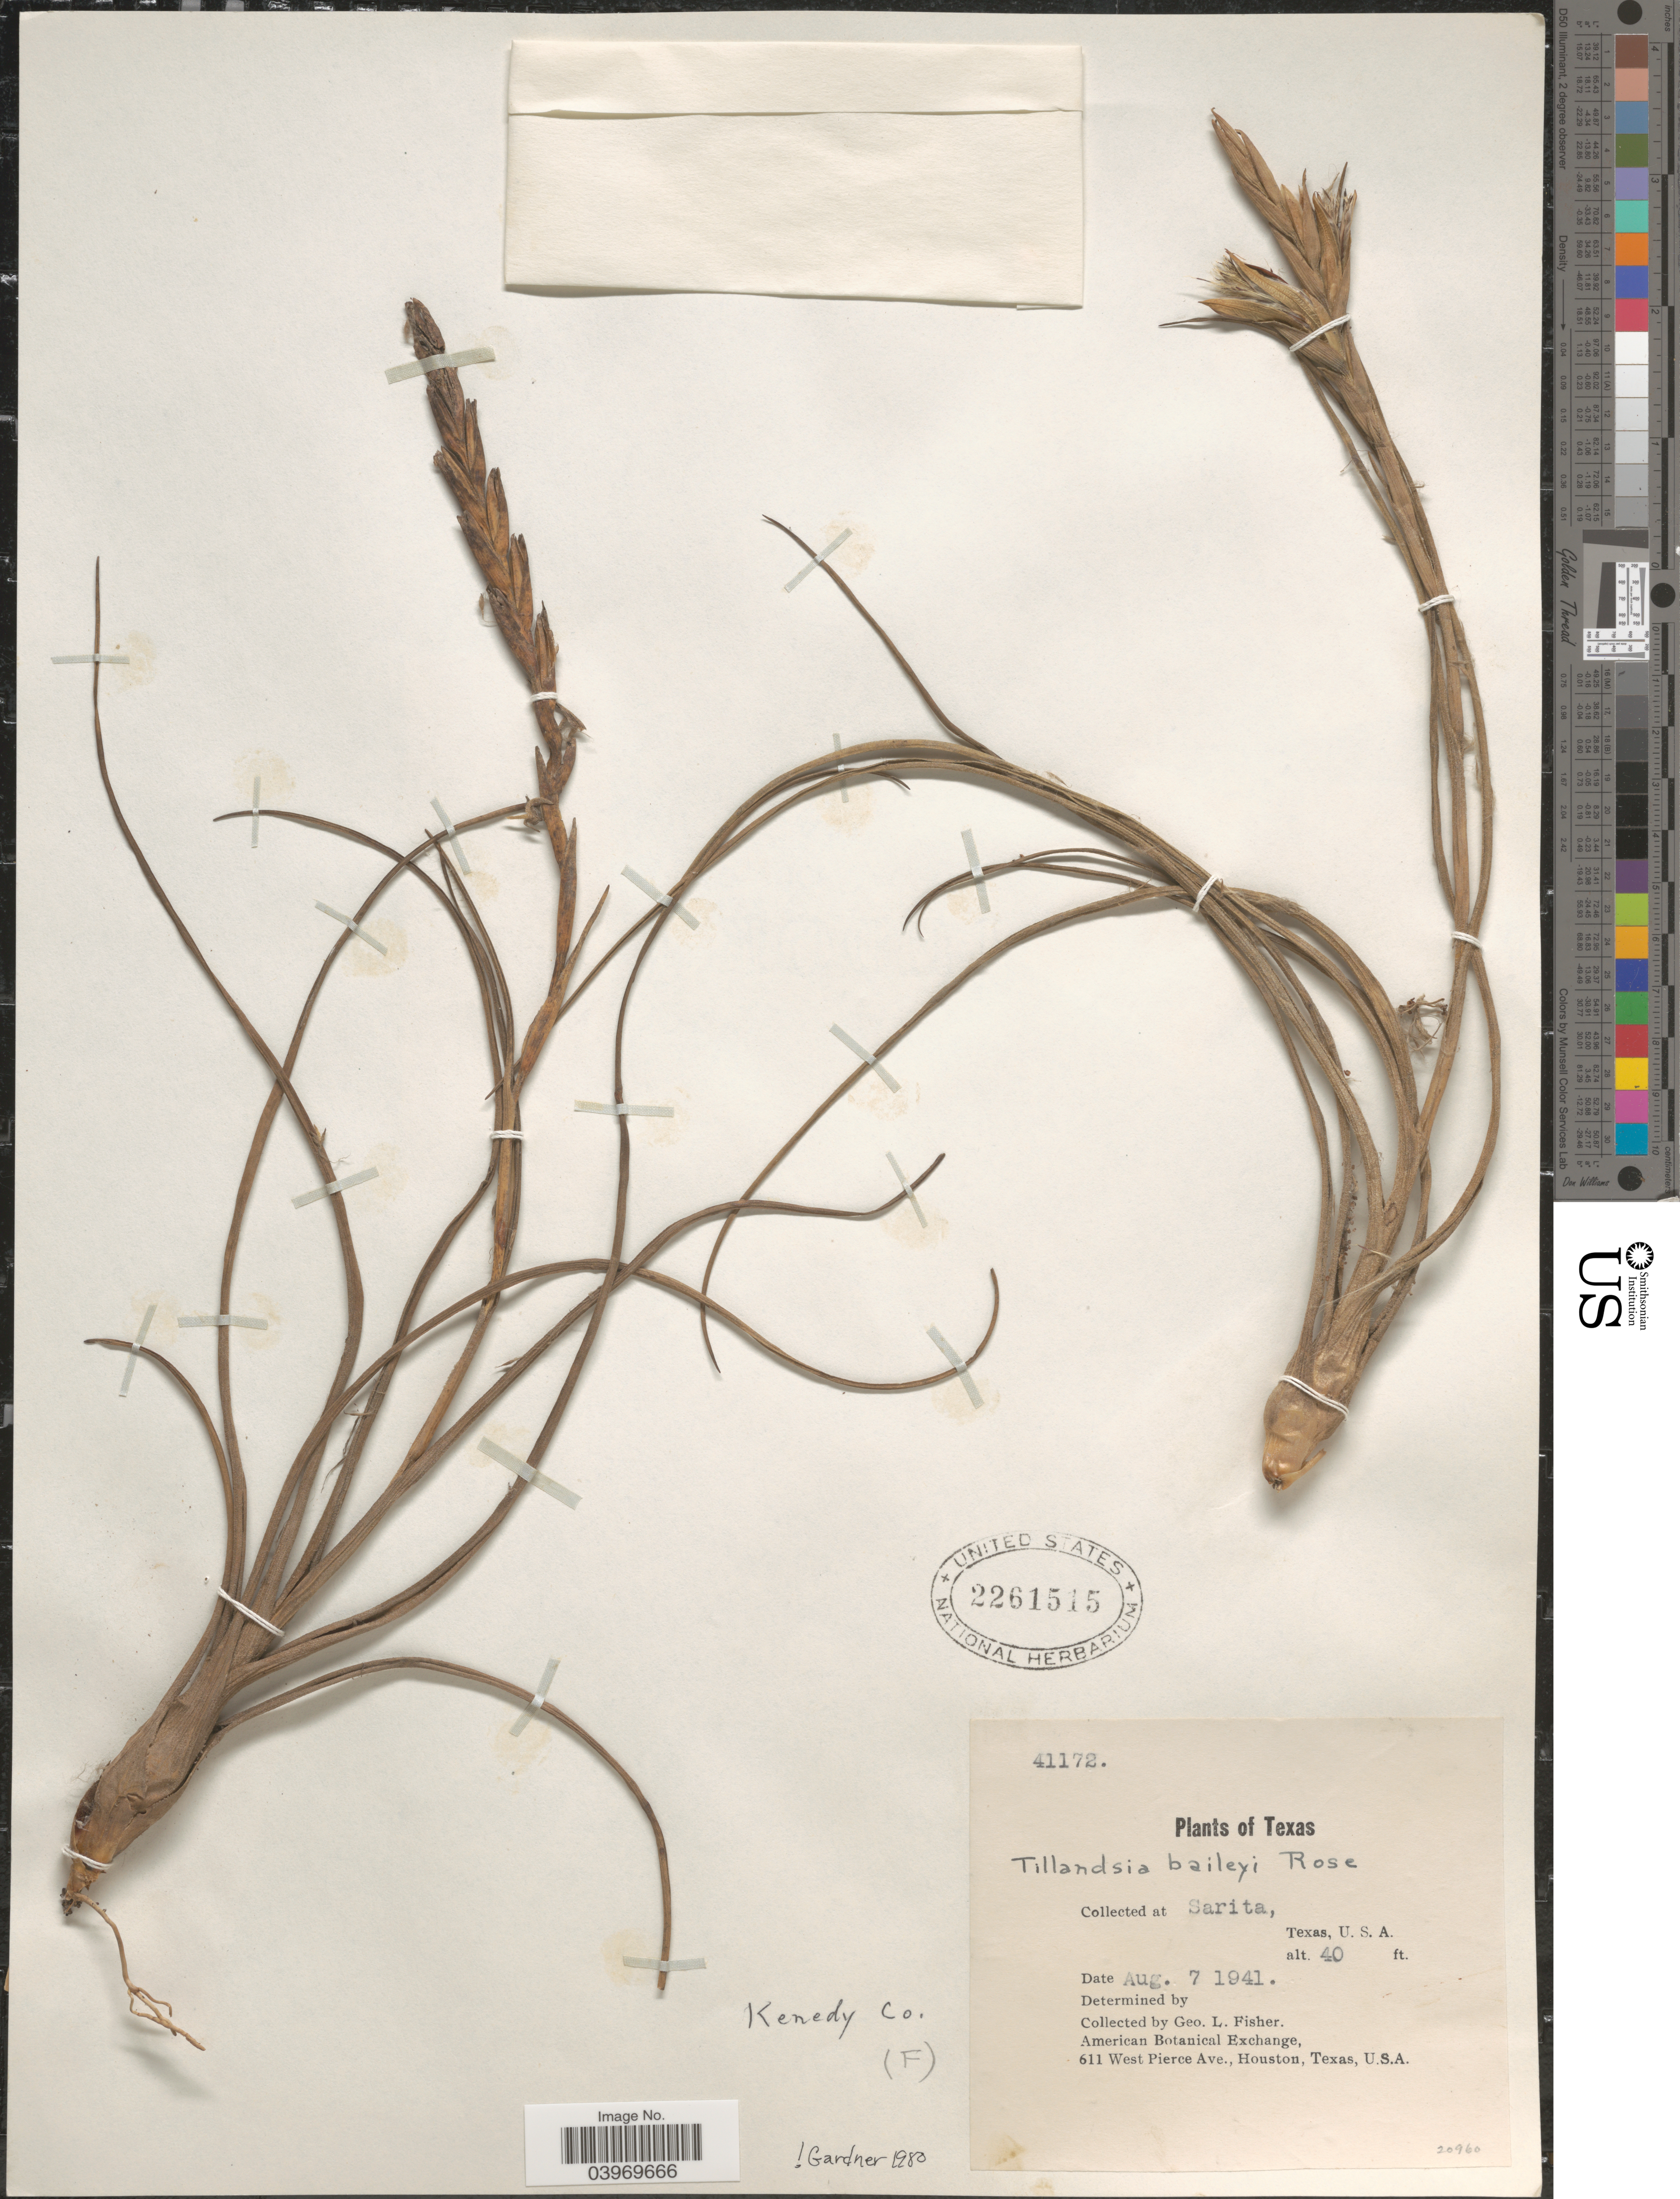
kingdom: Plantae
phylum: Tracheophyta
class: Liliopsida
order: Poales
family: Bromeliaceae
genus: Tillandsia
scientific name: Tillandsia baileyi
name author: Rose ex Small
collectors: G. L. Fisher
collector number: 41172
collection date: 1941-08-07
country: United States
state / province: Texas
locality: Sarita. Kenedy Co.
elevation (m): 12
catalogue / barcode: US 2261515